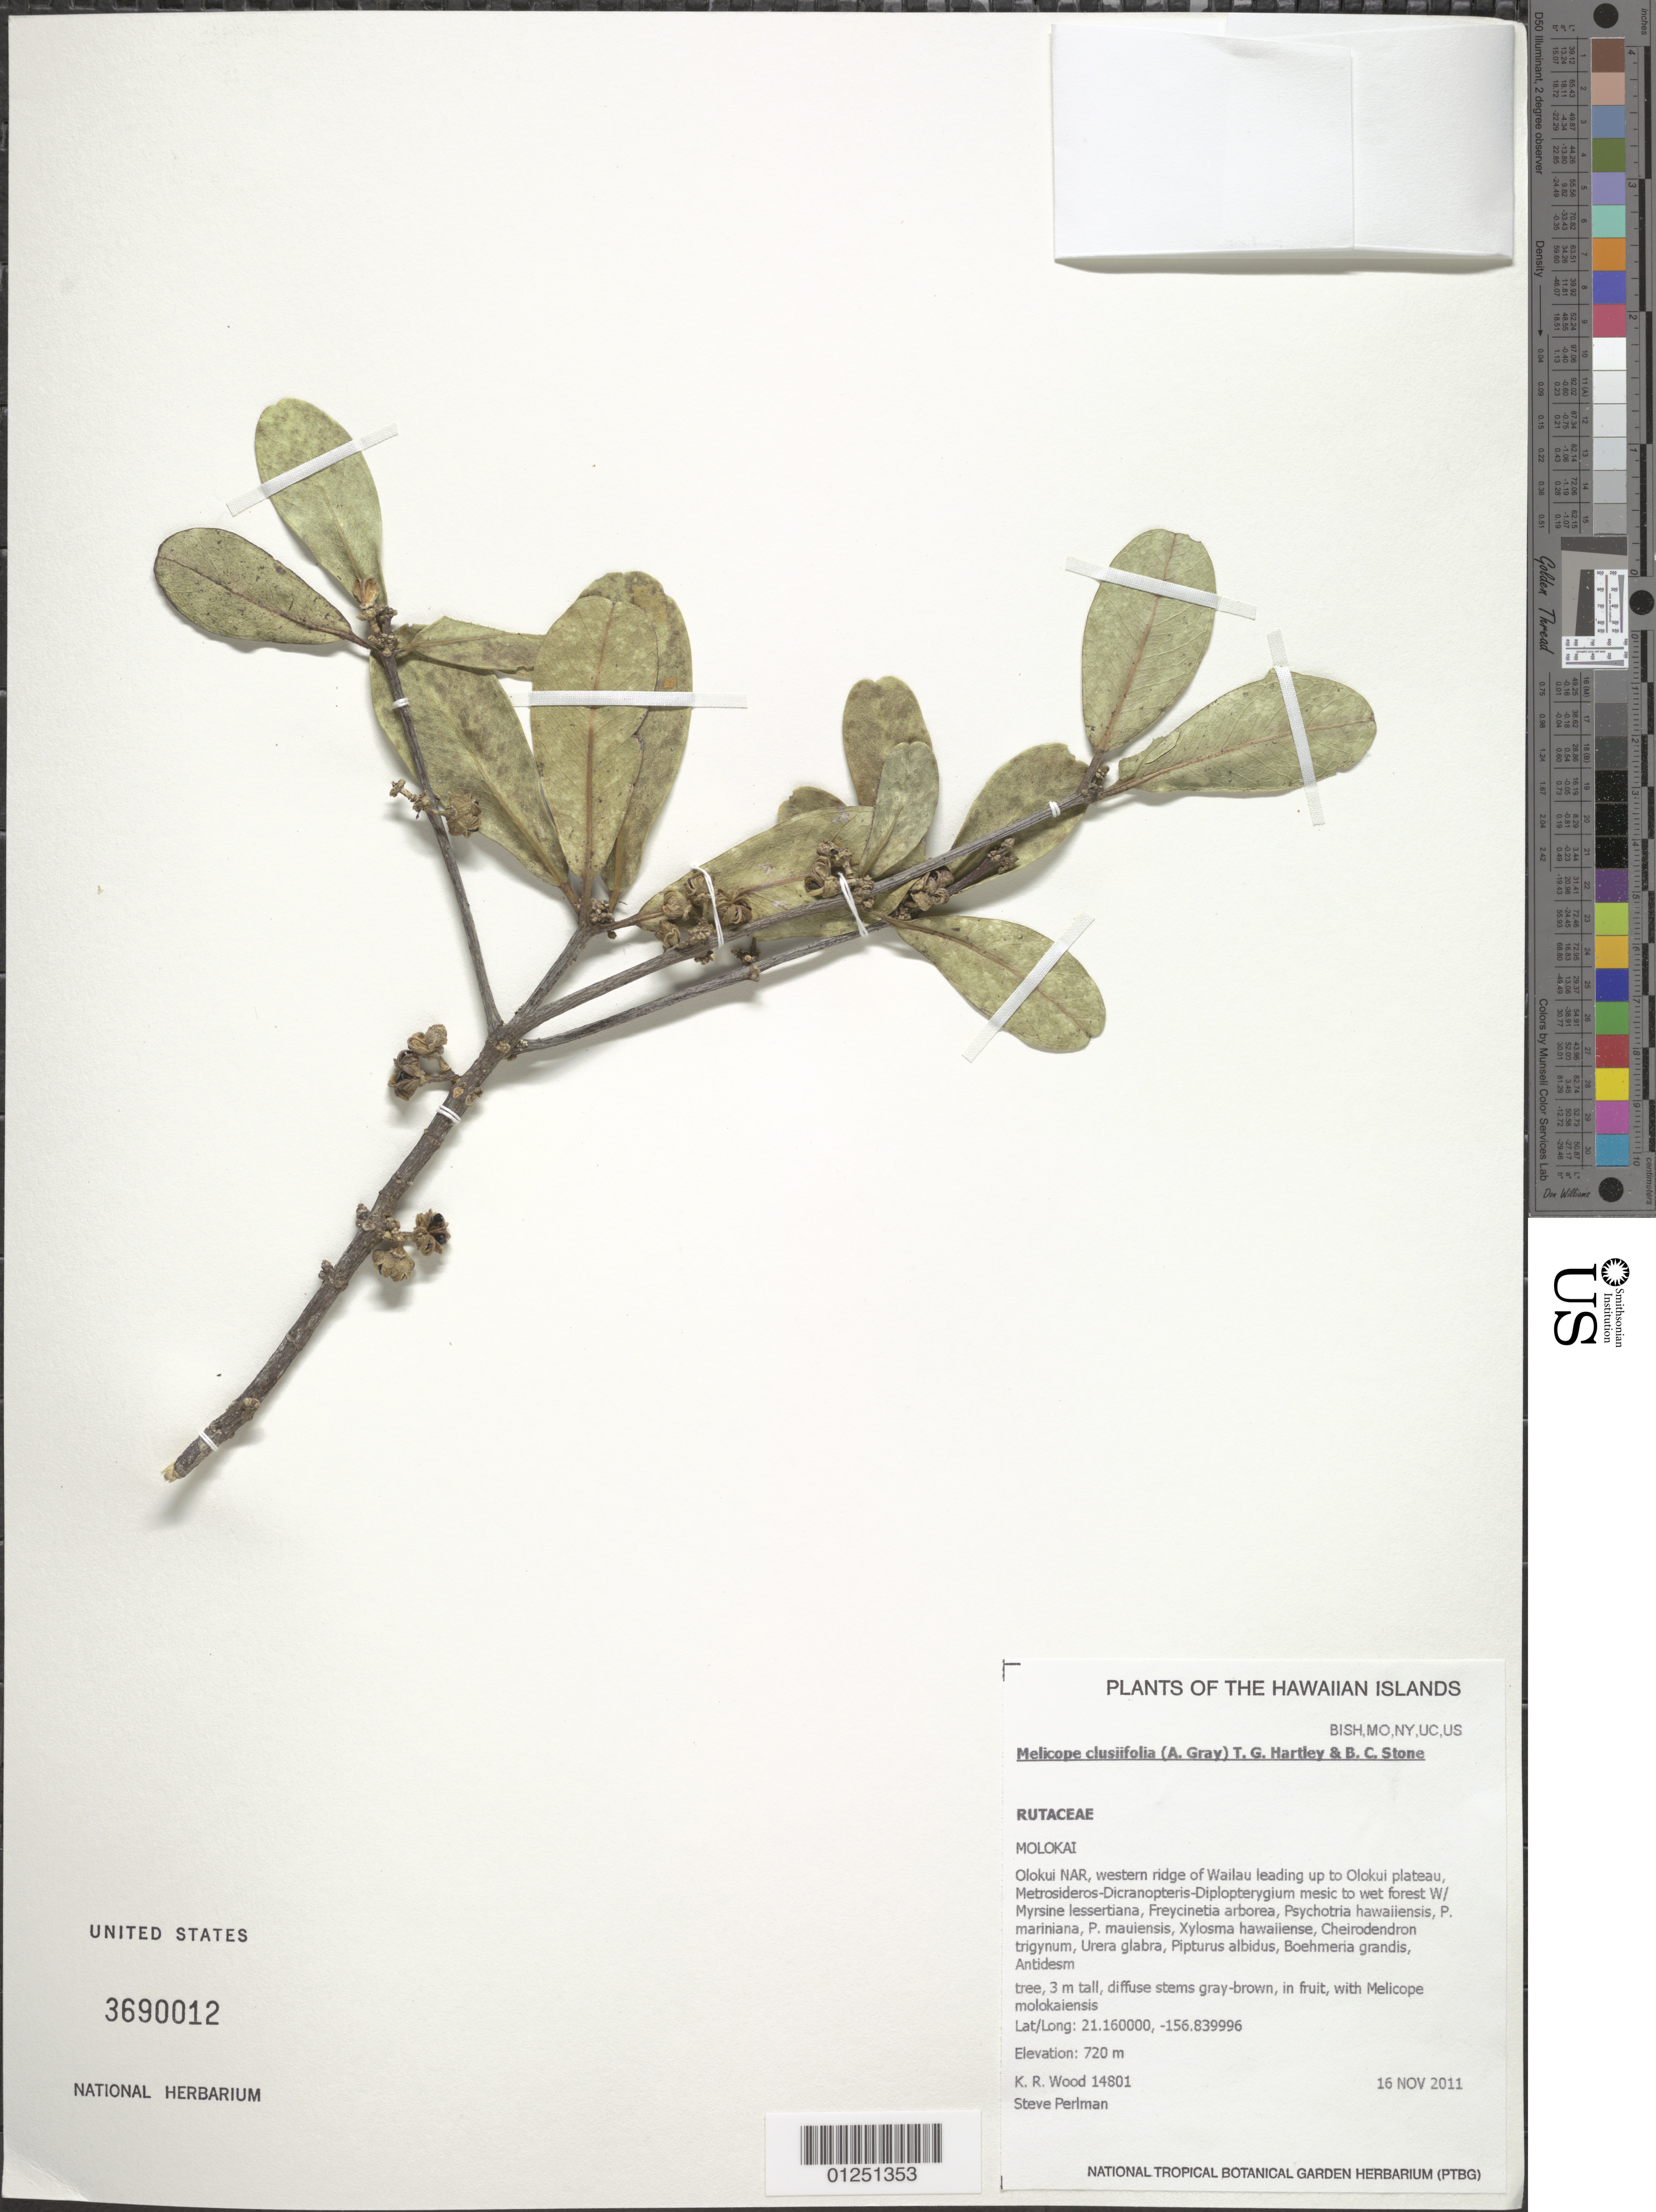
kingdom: Plantae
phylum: Tracheophyta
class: Magnoliopsida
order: Sapindales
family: Rutaceae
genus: Melicope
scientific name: Melicope clusiifolia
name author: (A. Gray) T.G. Hartley & B.C. Stone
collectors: K. R. Wood & S. P. Perlman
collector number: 14801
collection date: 2011-11-16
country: United States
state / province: Hawaii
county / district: Maui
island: Moloka'i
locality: Olokui NAR, western ridge of Wailau leading up to Olokui plateau.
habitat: Mesic to wet forest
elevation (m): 720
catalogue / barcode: US 3690012